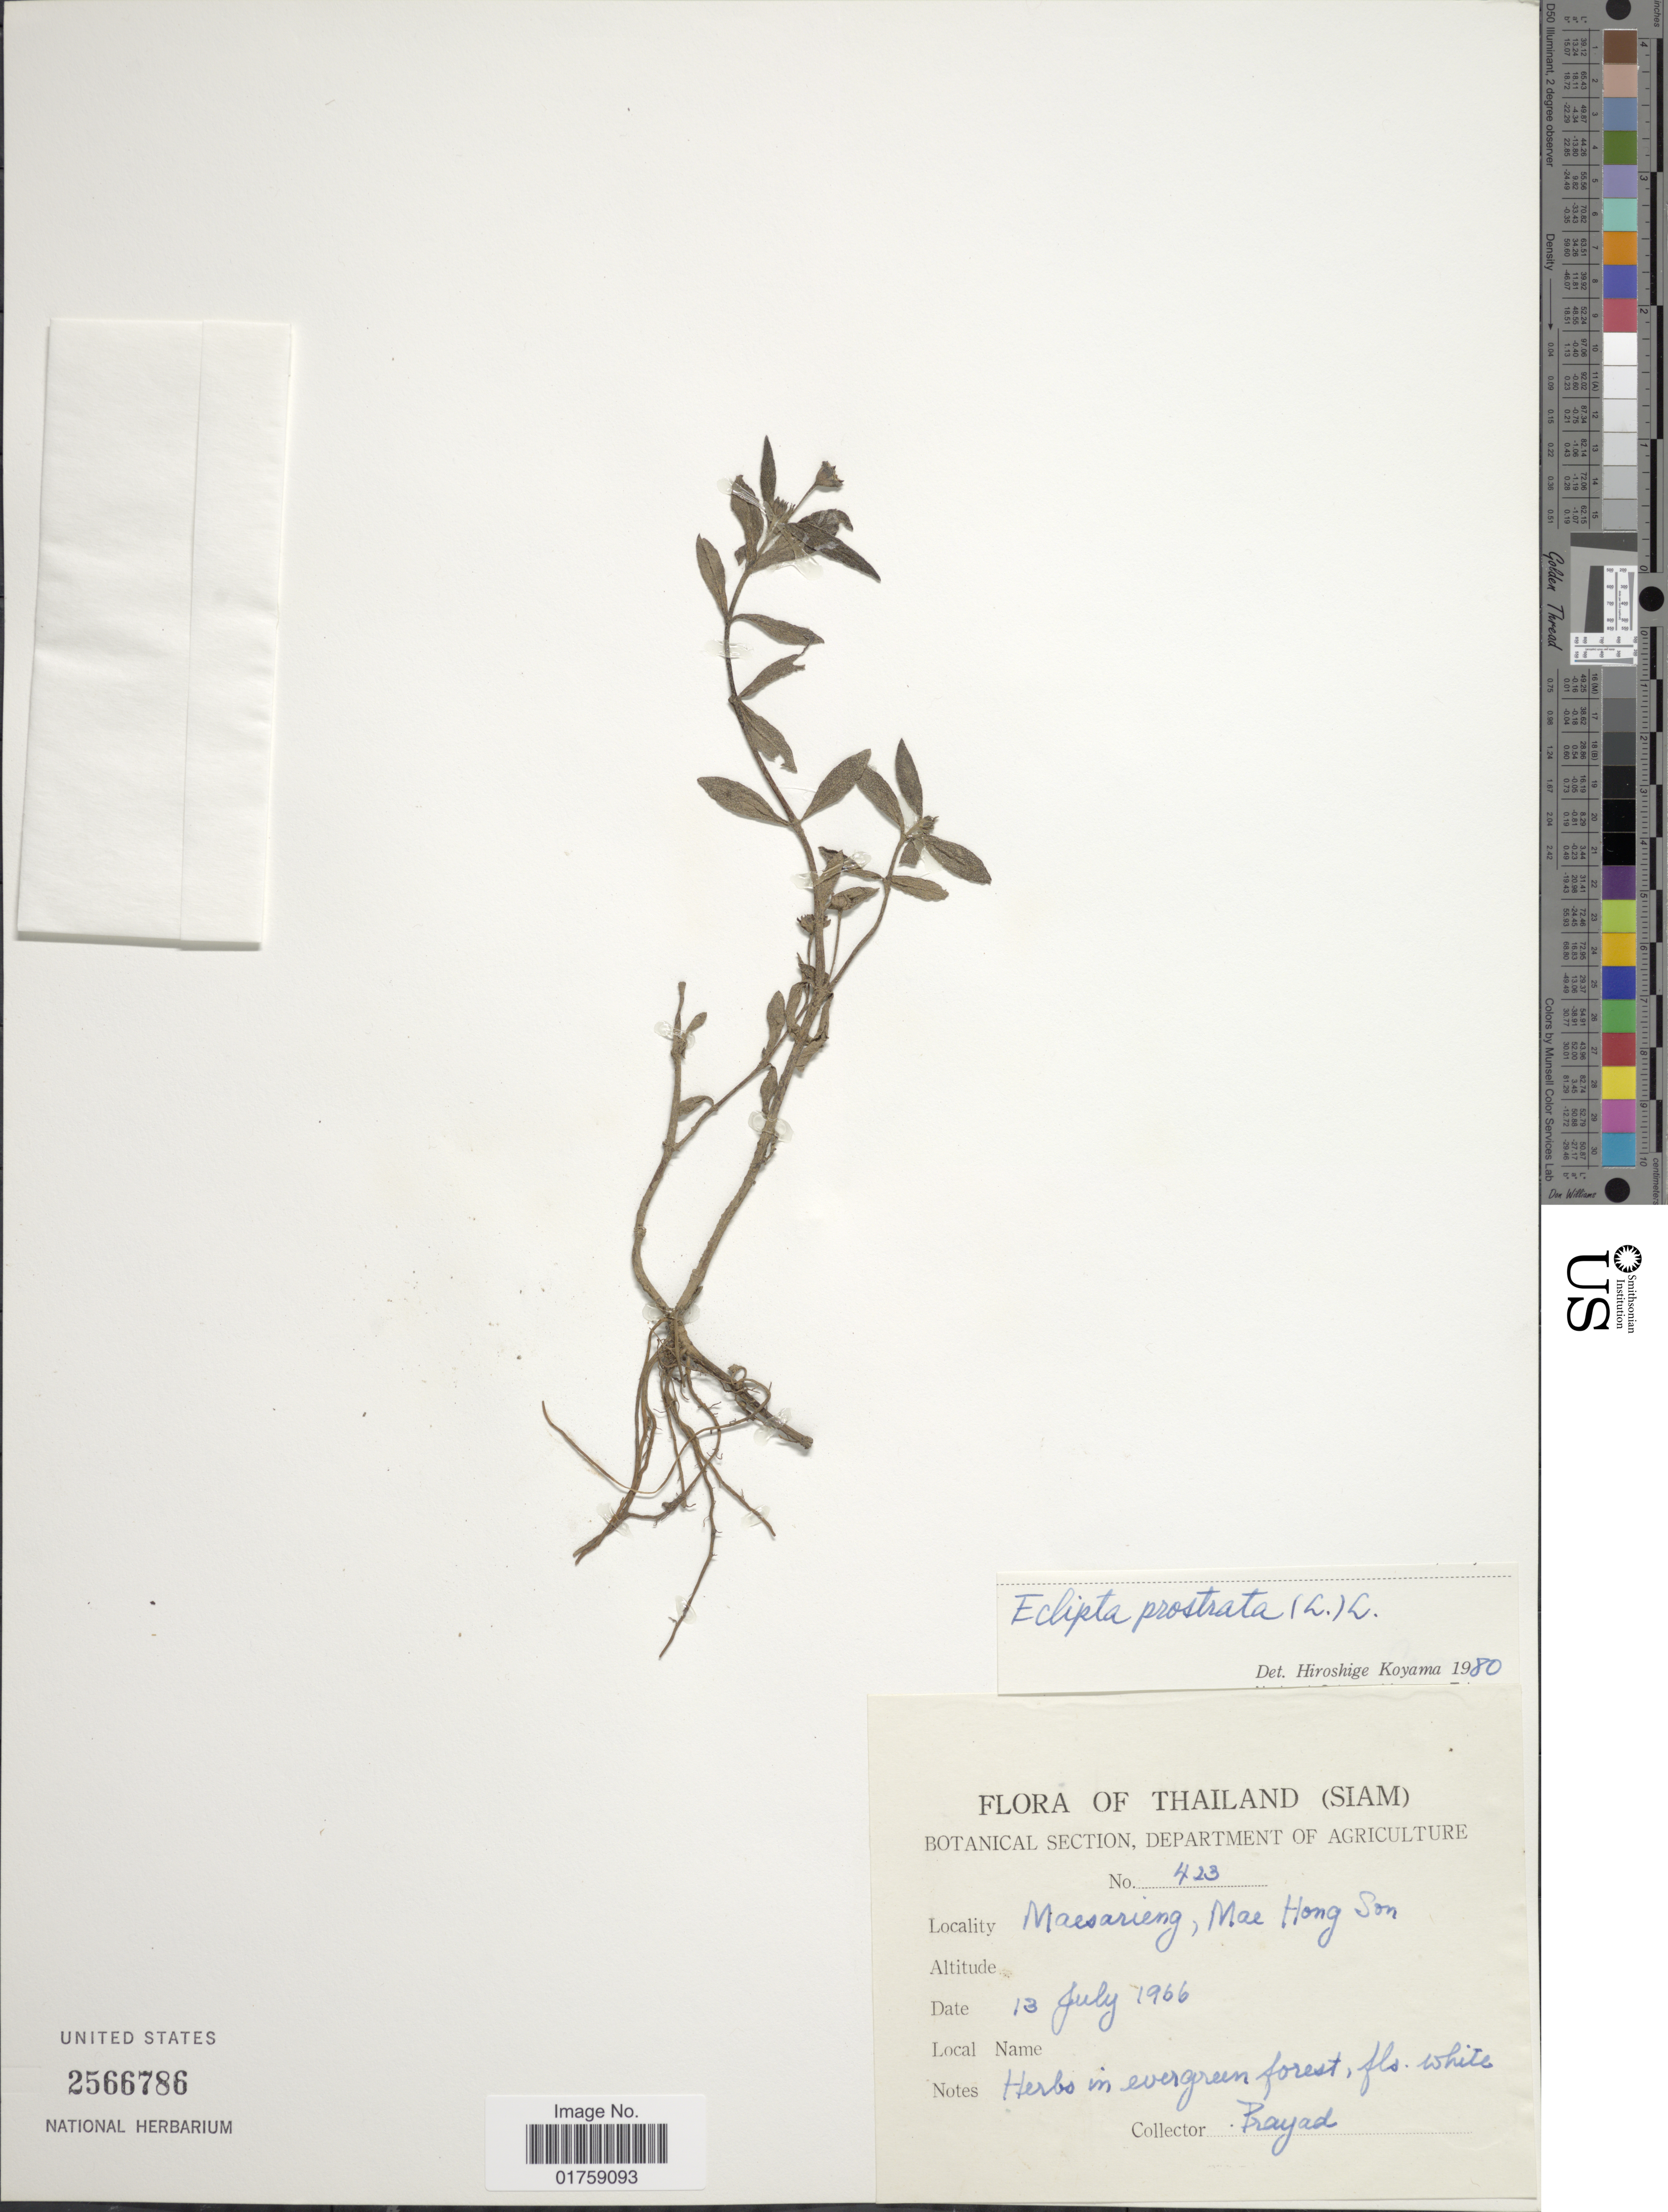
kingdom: Plantae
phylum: Tracheophyta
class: Magnoliopsida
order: Asterales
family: Asteraceae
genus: Eclipta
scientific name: Eclipta prostrata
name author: (L.) L.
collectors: Prayad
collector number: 423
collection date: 1966-07-13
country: Thailand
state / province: Mae Hong Son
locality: Thailand (Siam) Maesarieng, Mae Hong Son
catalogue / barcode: US 2566786